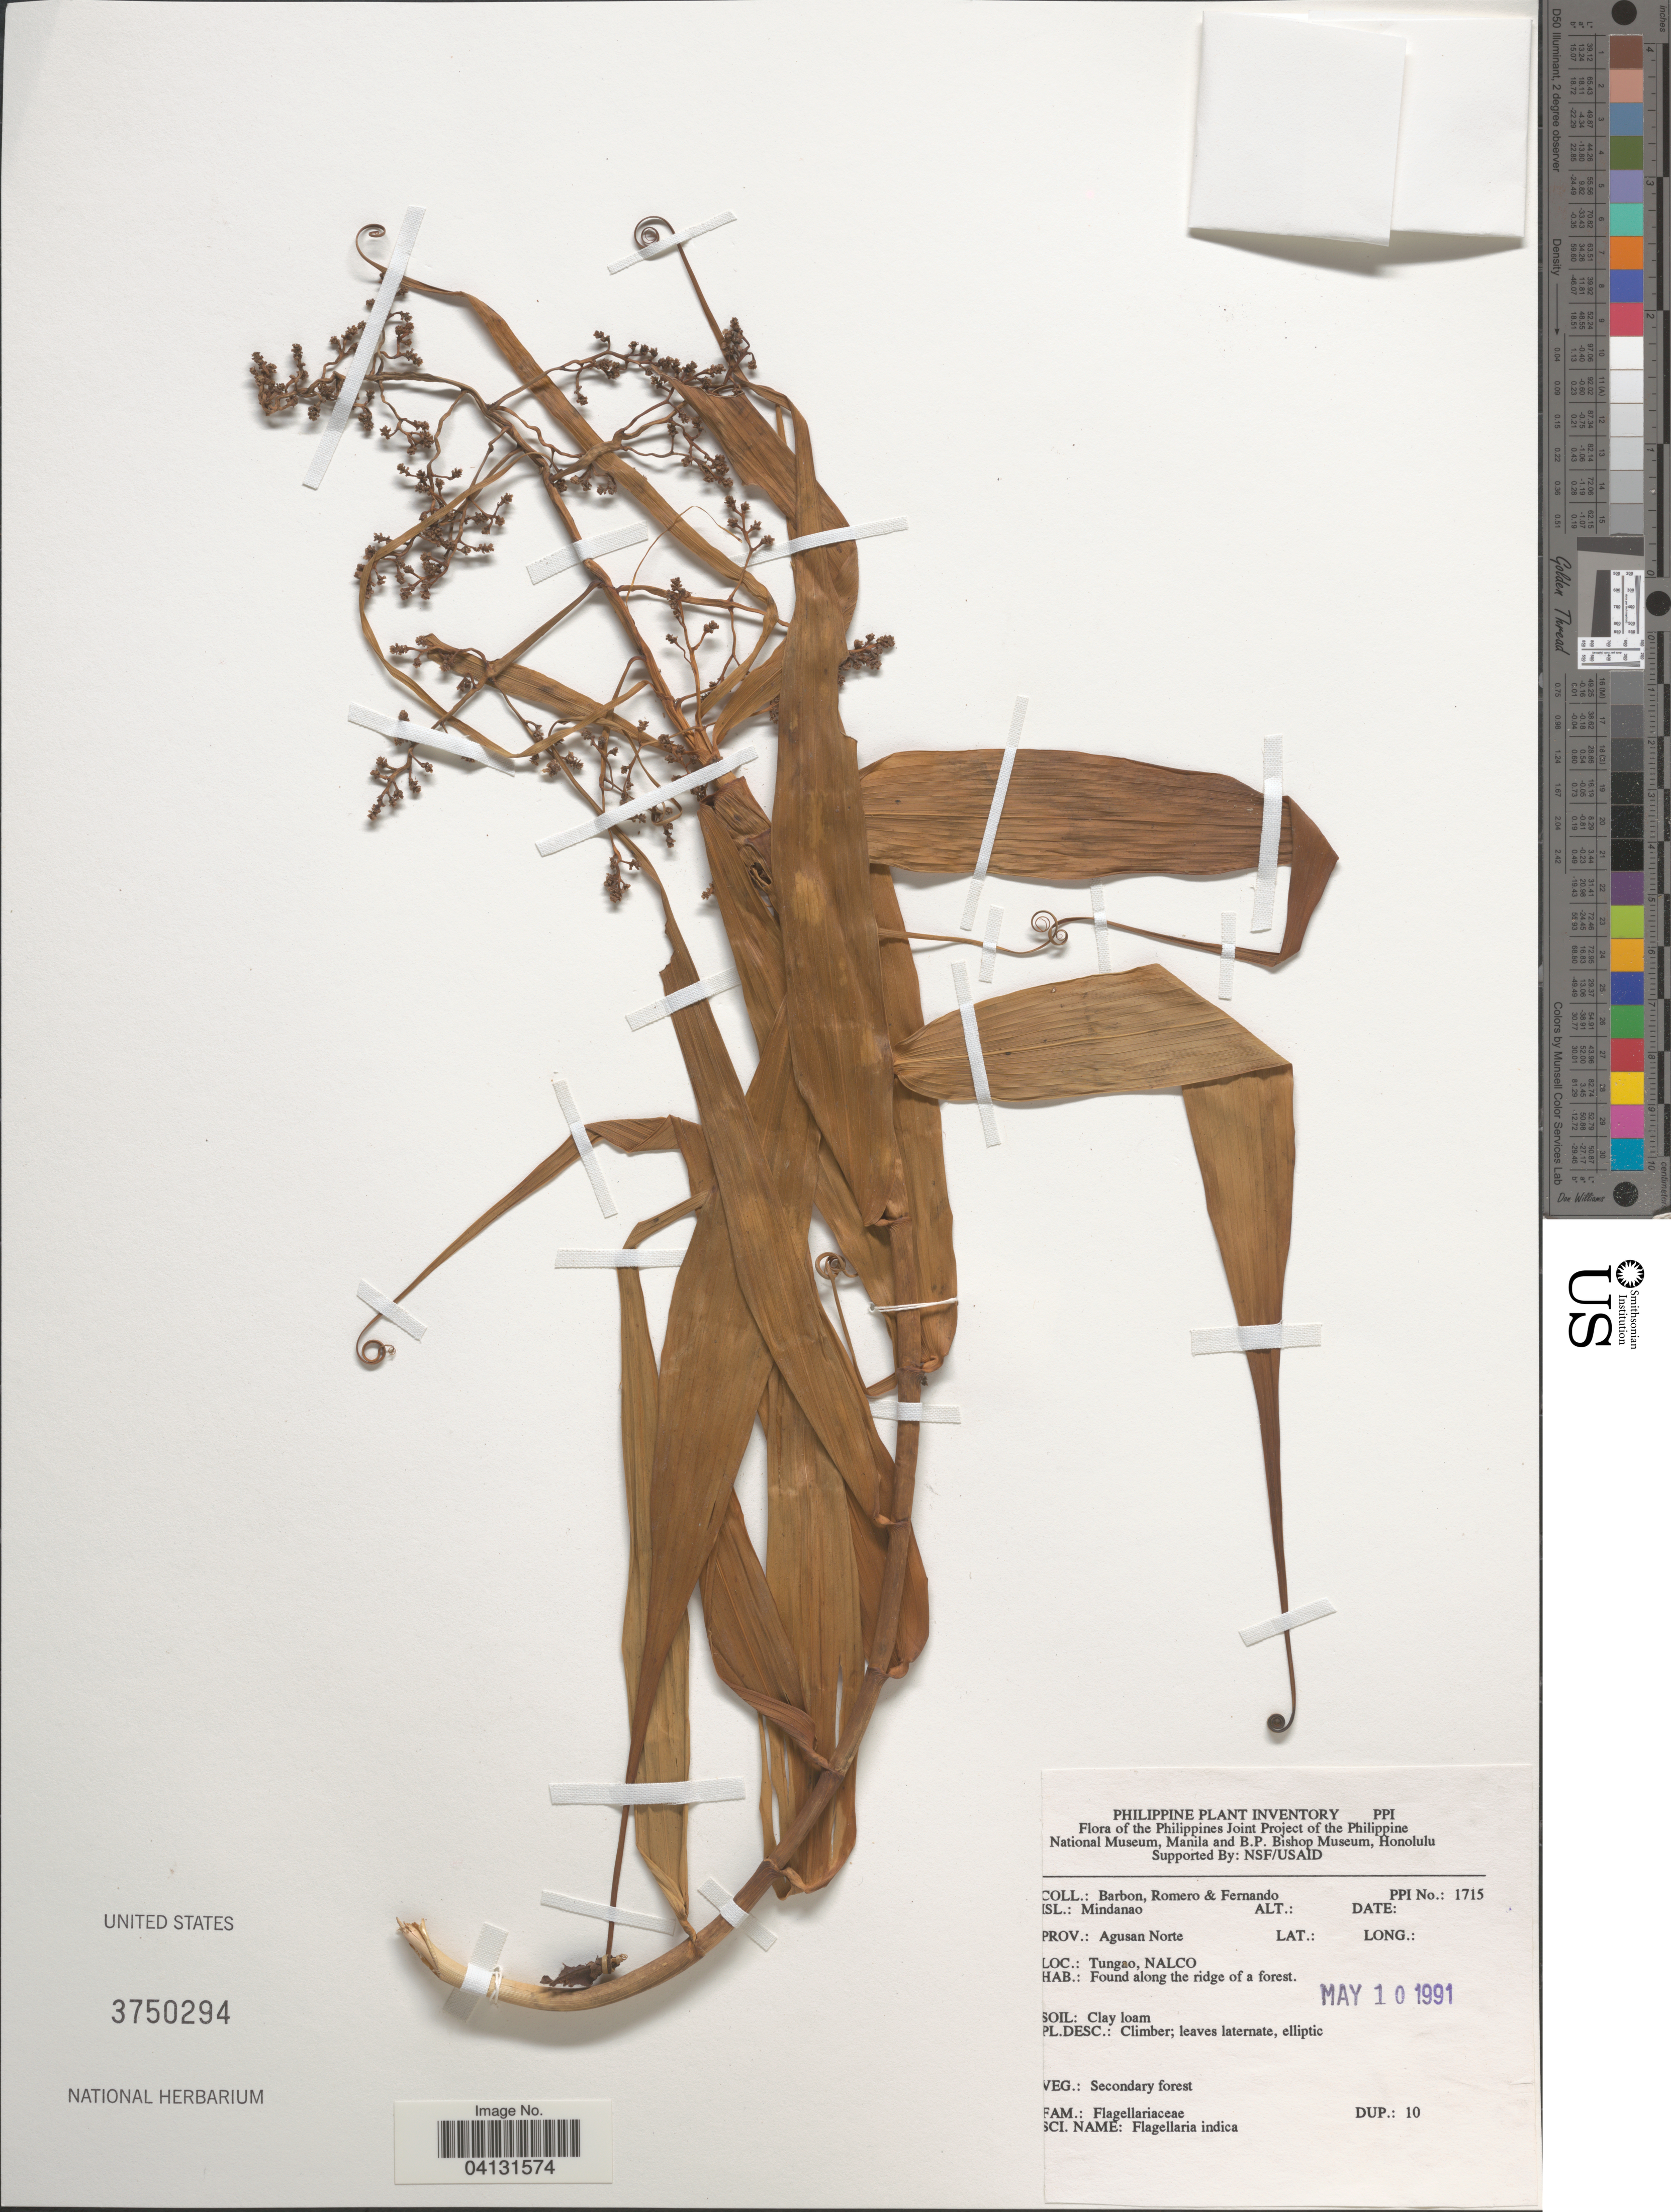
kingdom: Plantae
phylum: Tracheophyta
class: Liliopsida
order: Poales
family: Flagellariaceae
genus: Flagellaria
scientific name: Flagellaria indica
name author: L.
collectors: Barbon, -. Romero & -- Fernando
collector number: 1715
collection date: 1991-05-10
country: Philippines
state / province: Caraga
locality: Isl.: Mindanao. Prov.: Agusan Norte. Tungao, Nalco.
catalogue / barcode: US 3750294